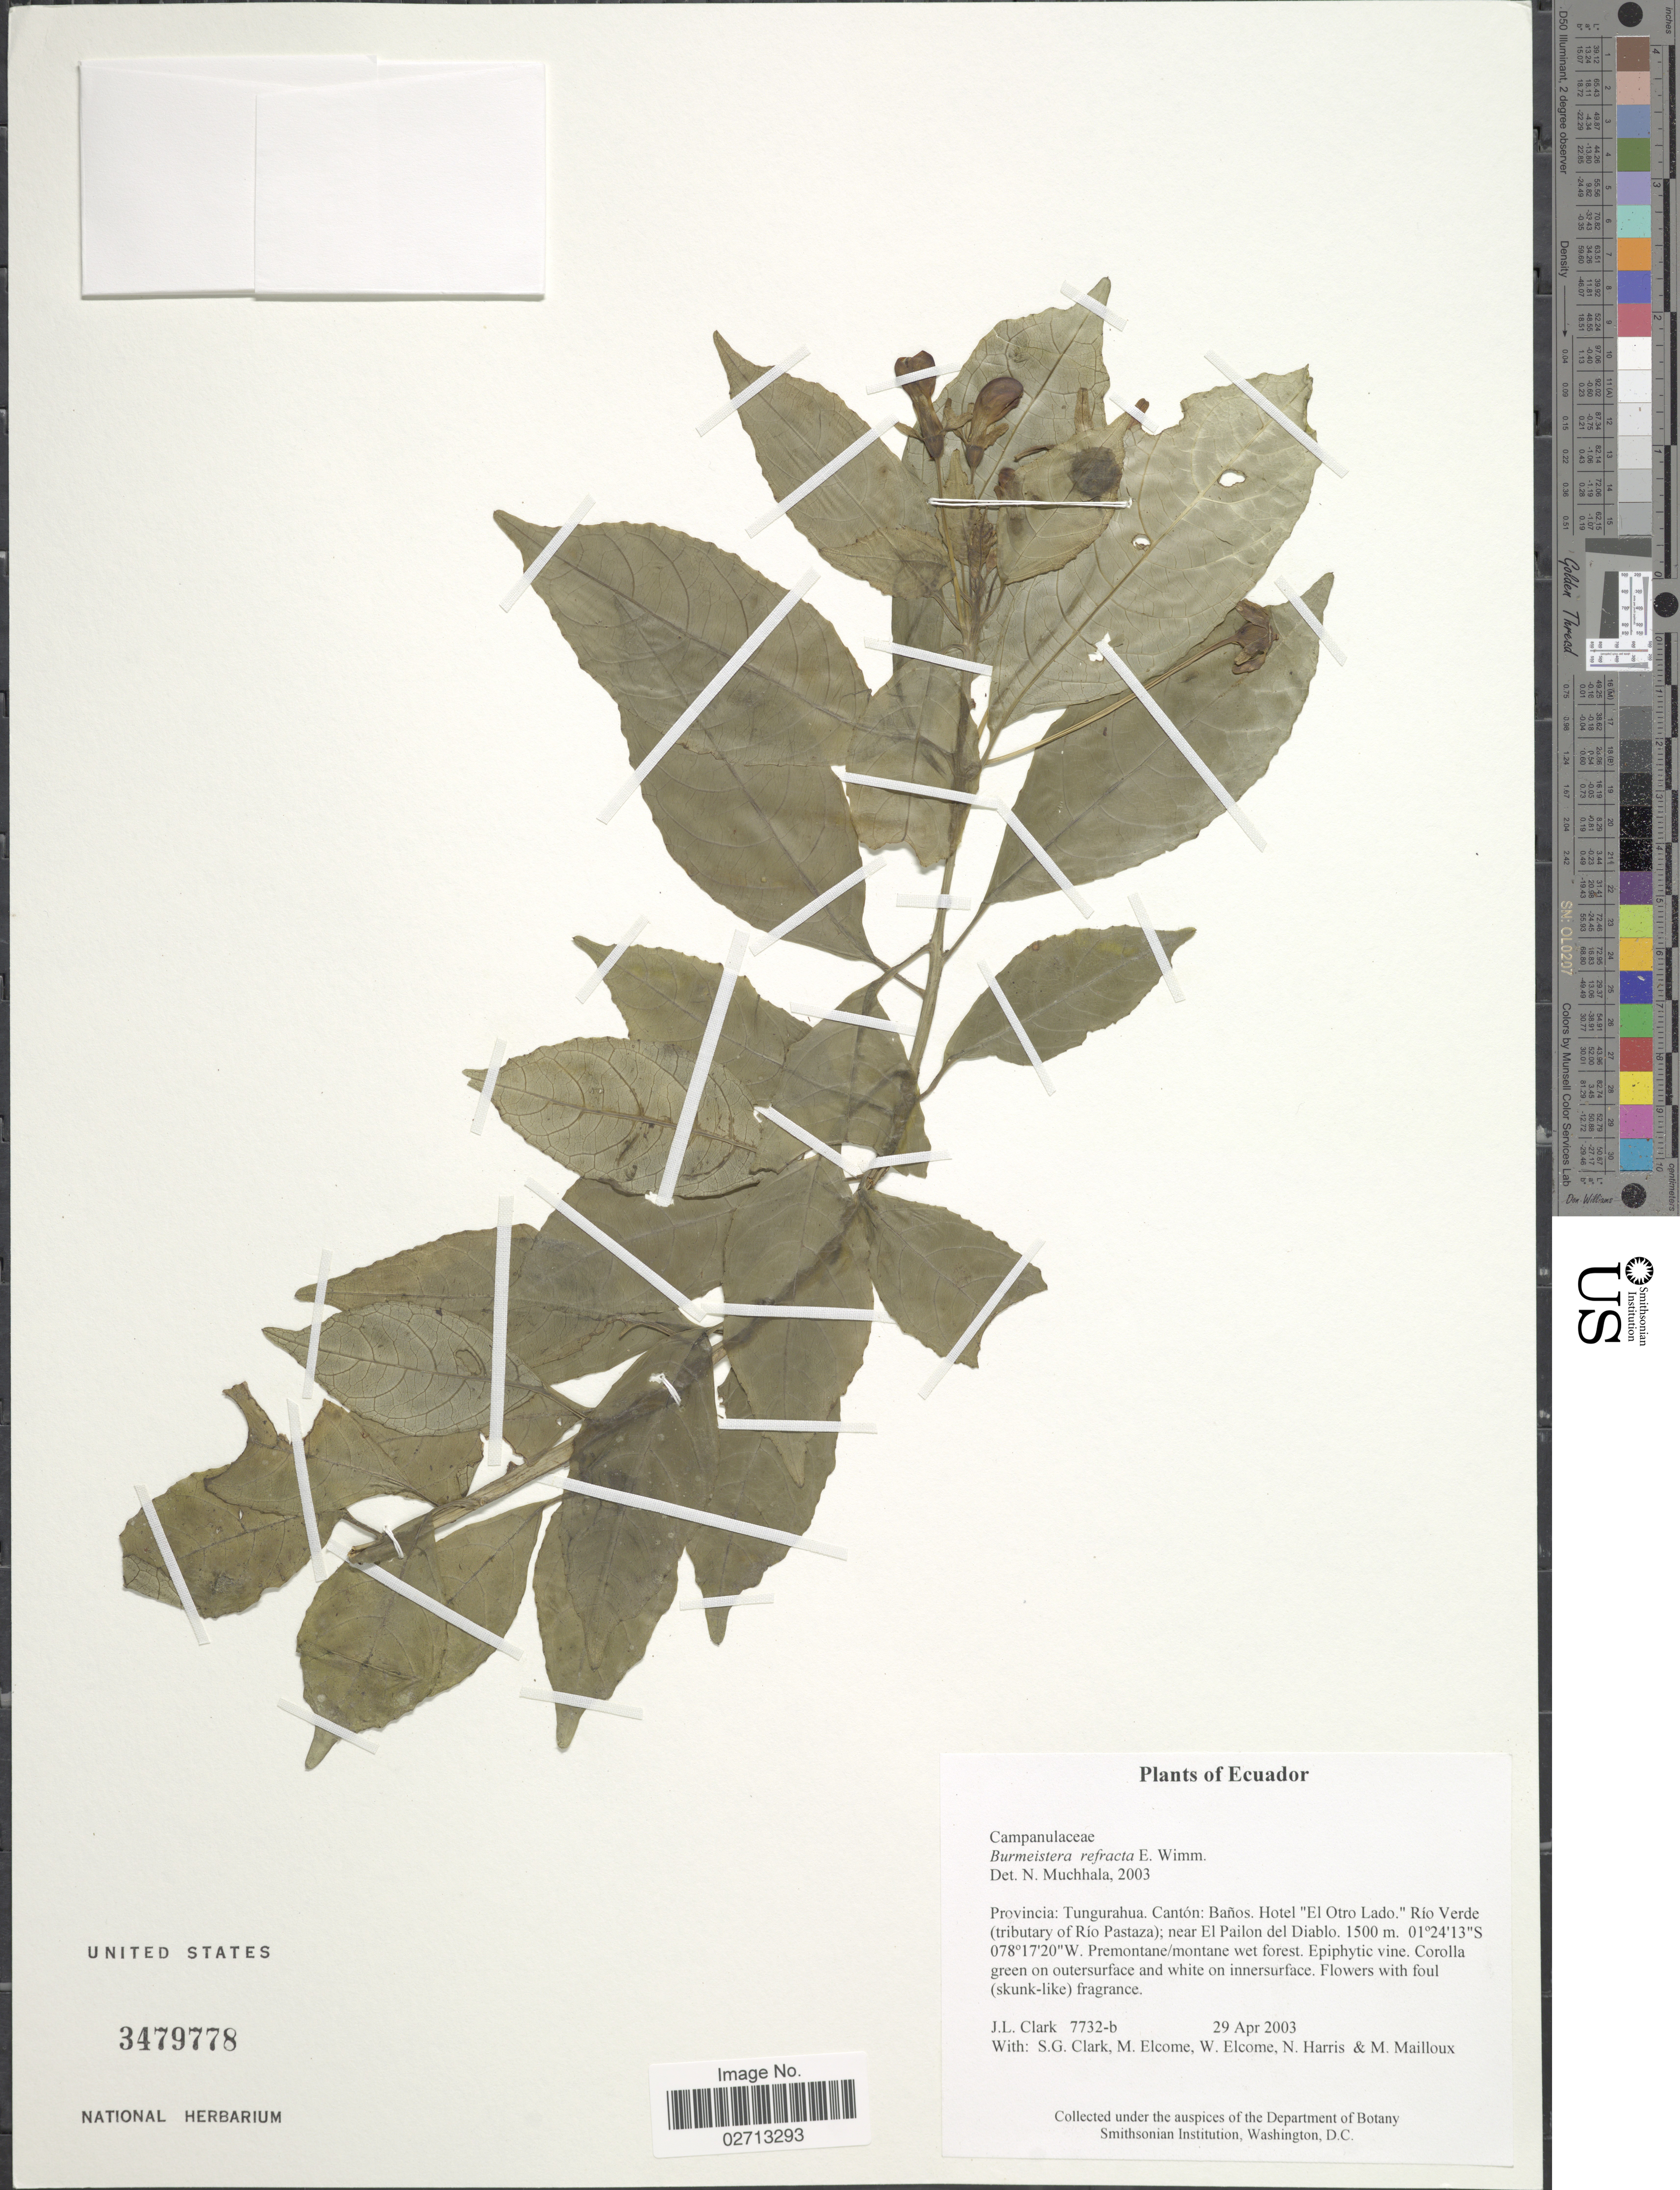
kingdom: Plantae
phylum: Tracheophyta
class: Magnoliopsida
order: Asterales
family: Campanulaceae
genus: Burmeistera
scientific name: Burmeistera refracta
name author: E. Wimm.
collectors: J. L. Clark, S. G. Clark, M. Elcome, W. Elcome & et al.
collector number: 7732-b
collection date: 2003-04-29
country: Ecuador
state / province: Tungurahua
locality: Cantón: Baños. Hotel "El Otro Lado."Rio Verde (tributary of Río Pastaza); near El Pailon del Diablo.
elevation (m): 1500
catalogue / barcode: US 3479778